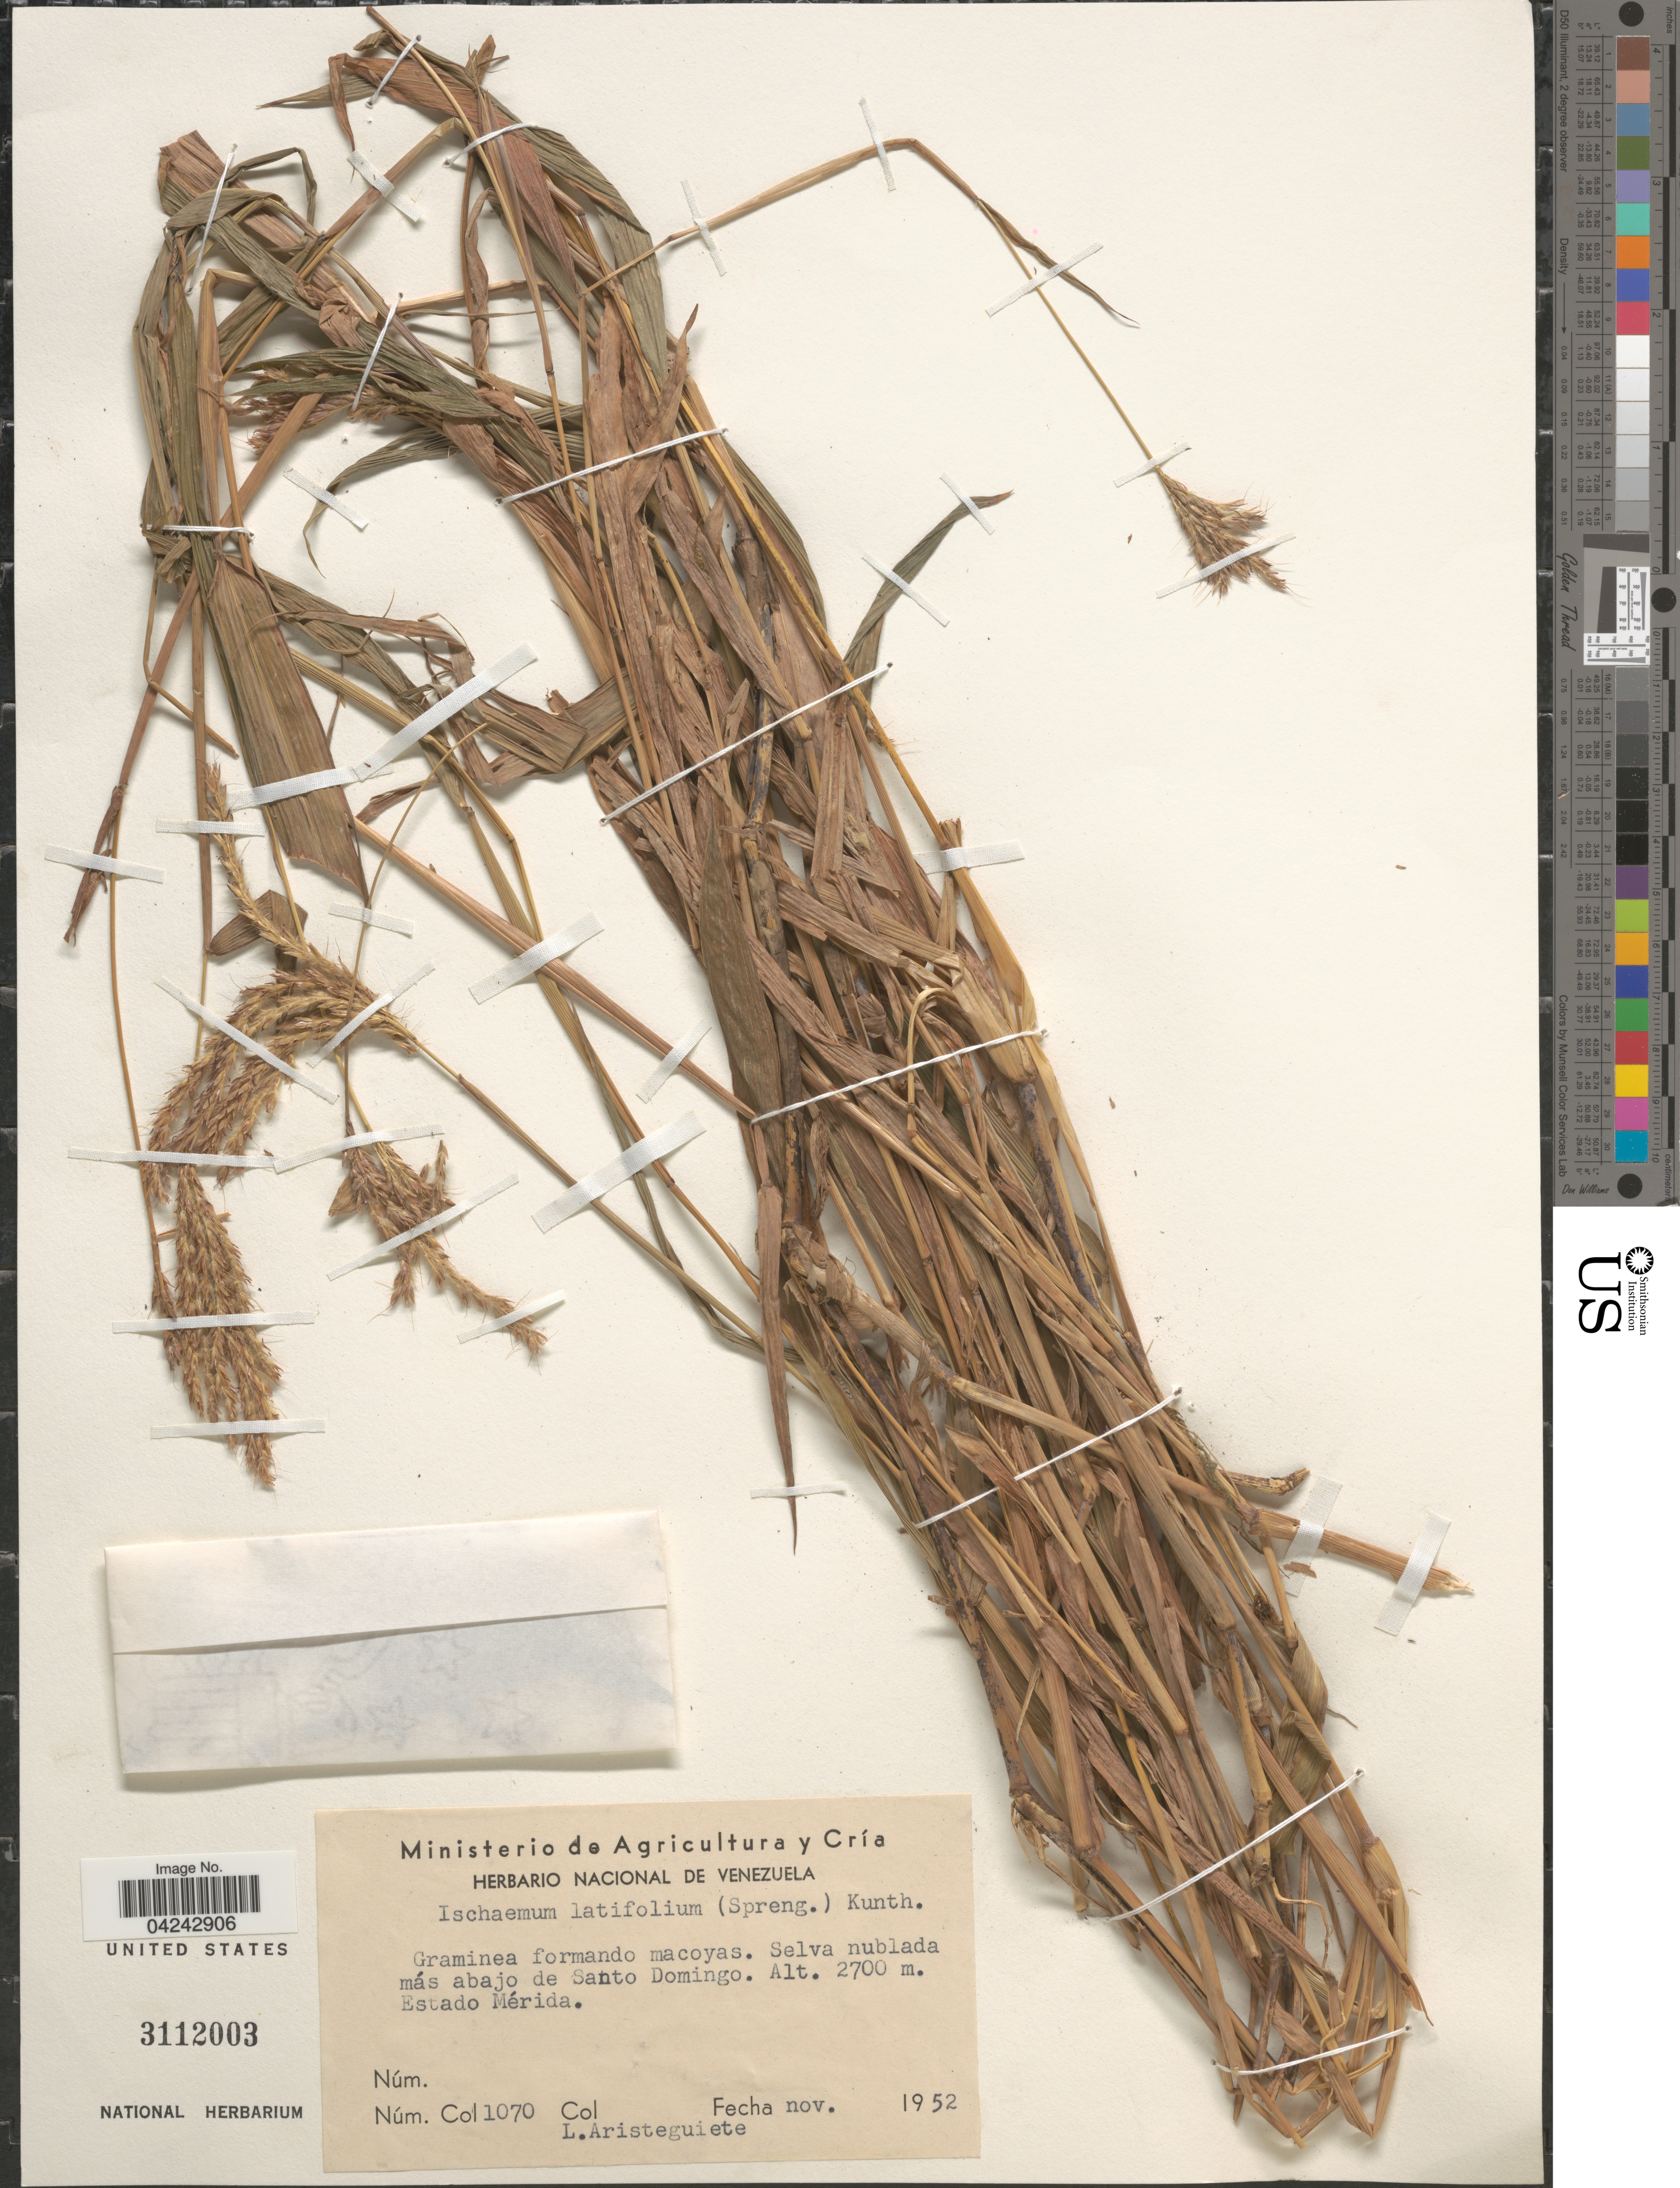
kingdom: Plantae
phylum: Tracheophyta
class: Liliopsida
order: Poales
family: Poaceae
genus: Ischaemum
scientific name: Ischaemum latifolium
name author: (Spreng.) Kunth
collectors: L. Aristeguieta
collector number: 1070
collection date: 1952-11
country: Venezuela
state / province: Merida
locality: Selva nublada más abajo de Santo Domingo.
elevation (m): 2700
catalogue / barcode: US 3112003